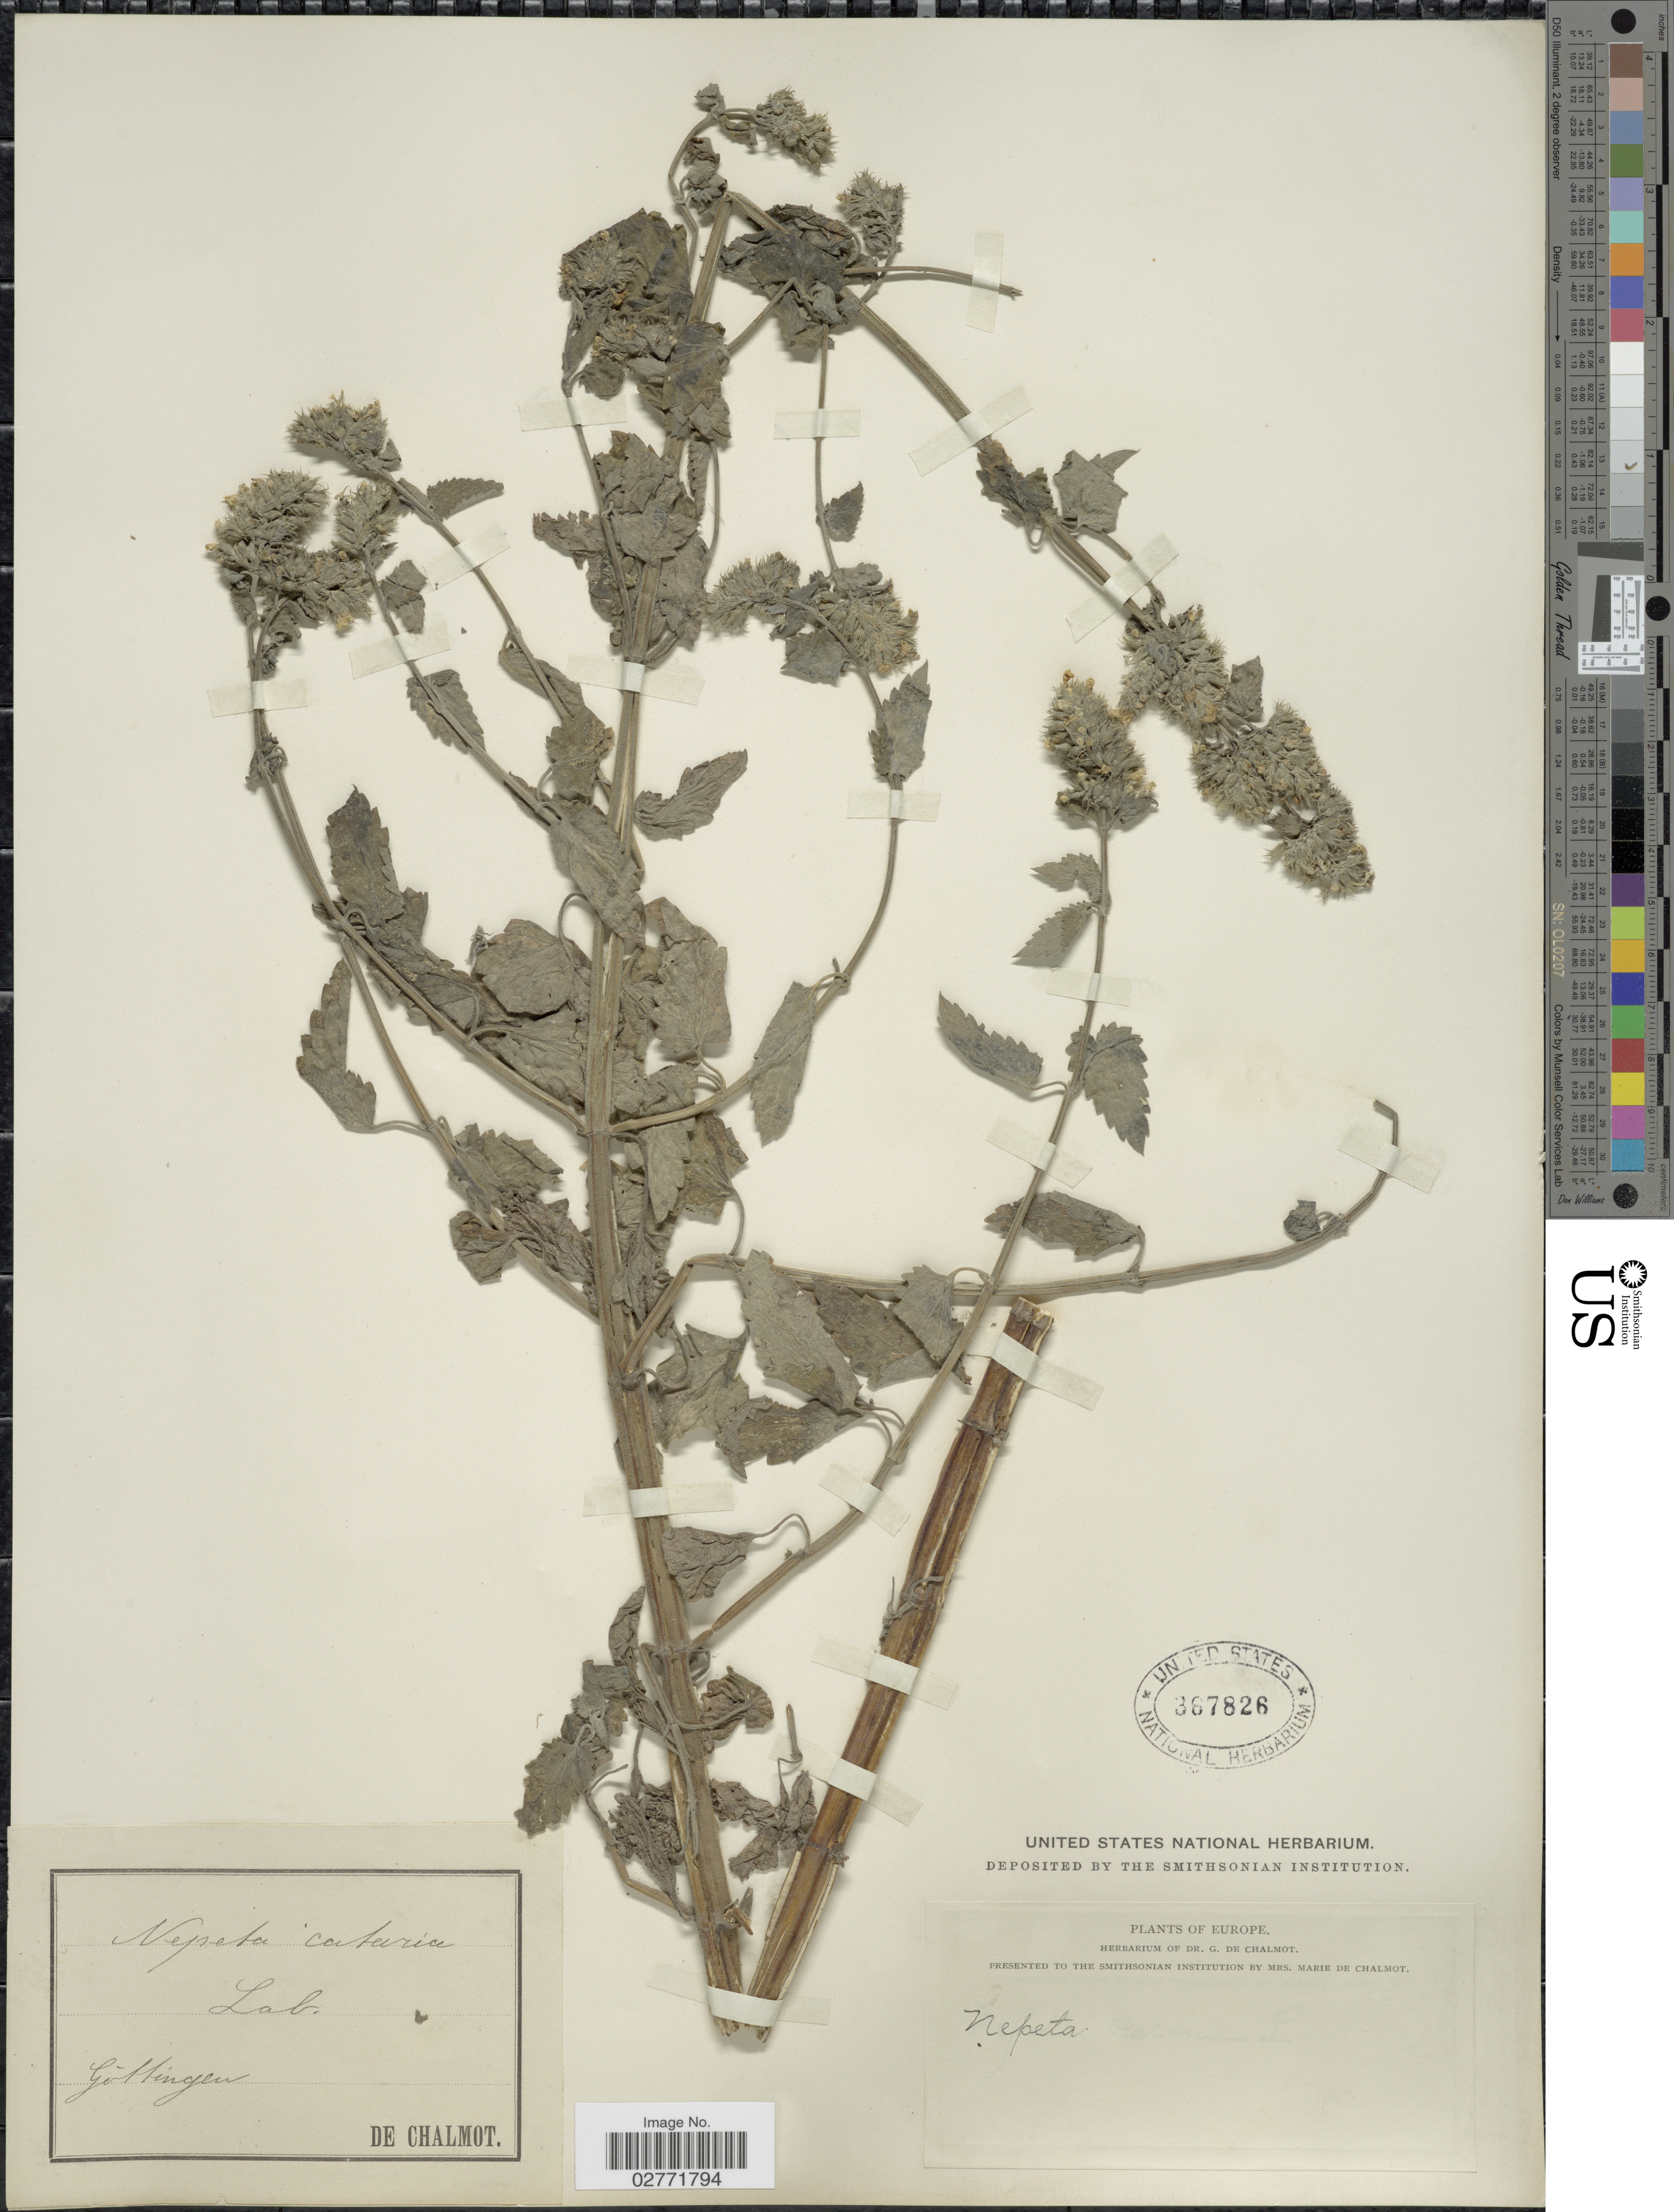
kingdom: Plantae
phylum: Tracheophyta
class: Magnoliopsida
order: Lamiales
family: Lamiaceae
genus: Nepeta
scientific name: Nepeta cataria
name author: L.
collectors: G. de Chalmot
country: Germany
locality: Europe. Göttingen.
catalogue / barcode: US 367826